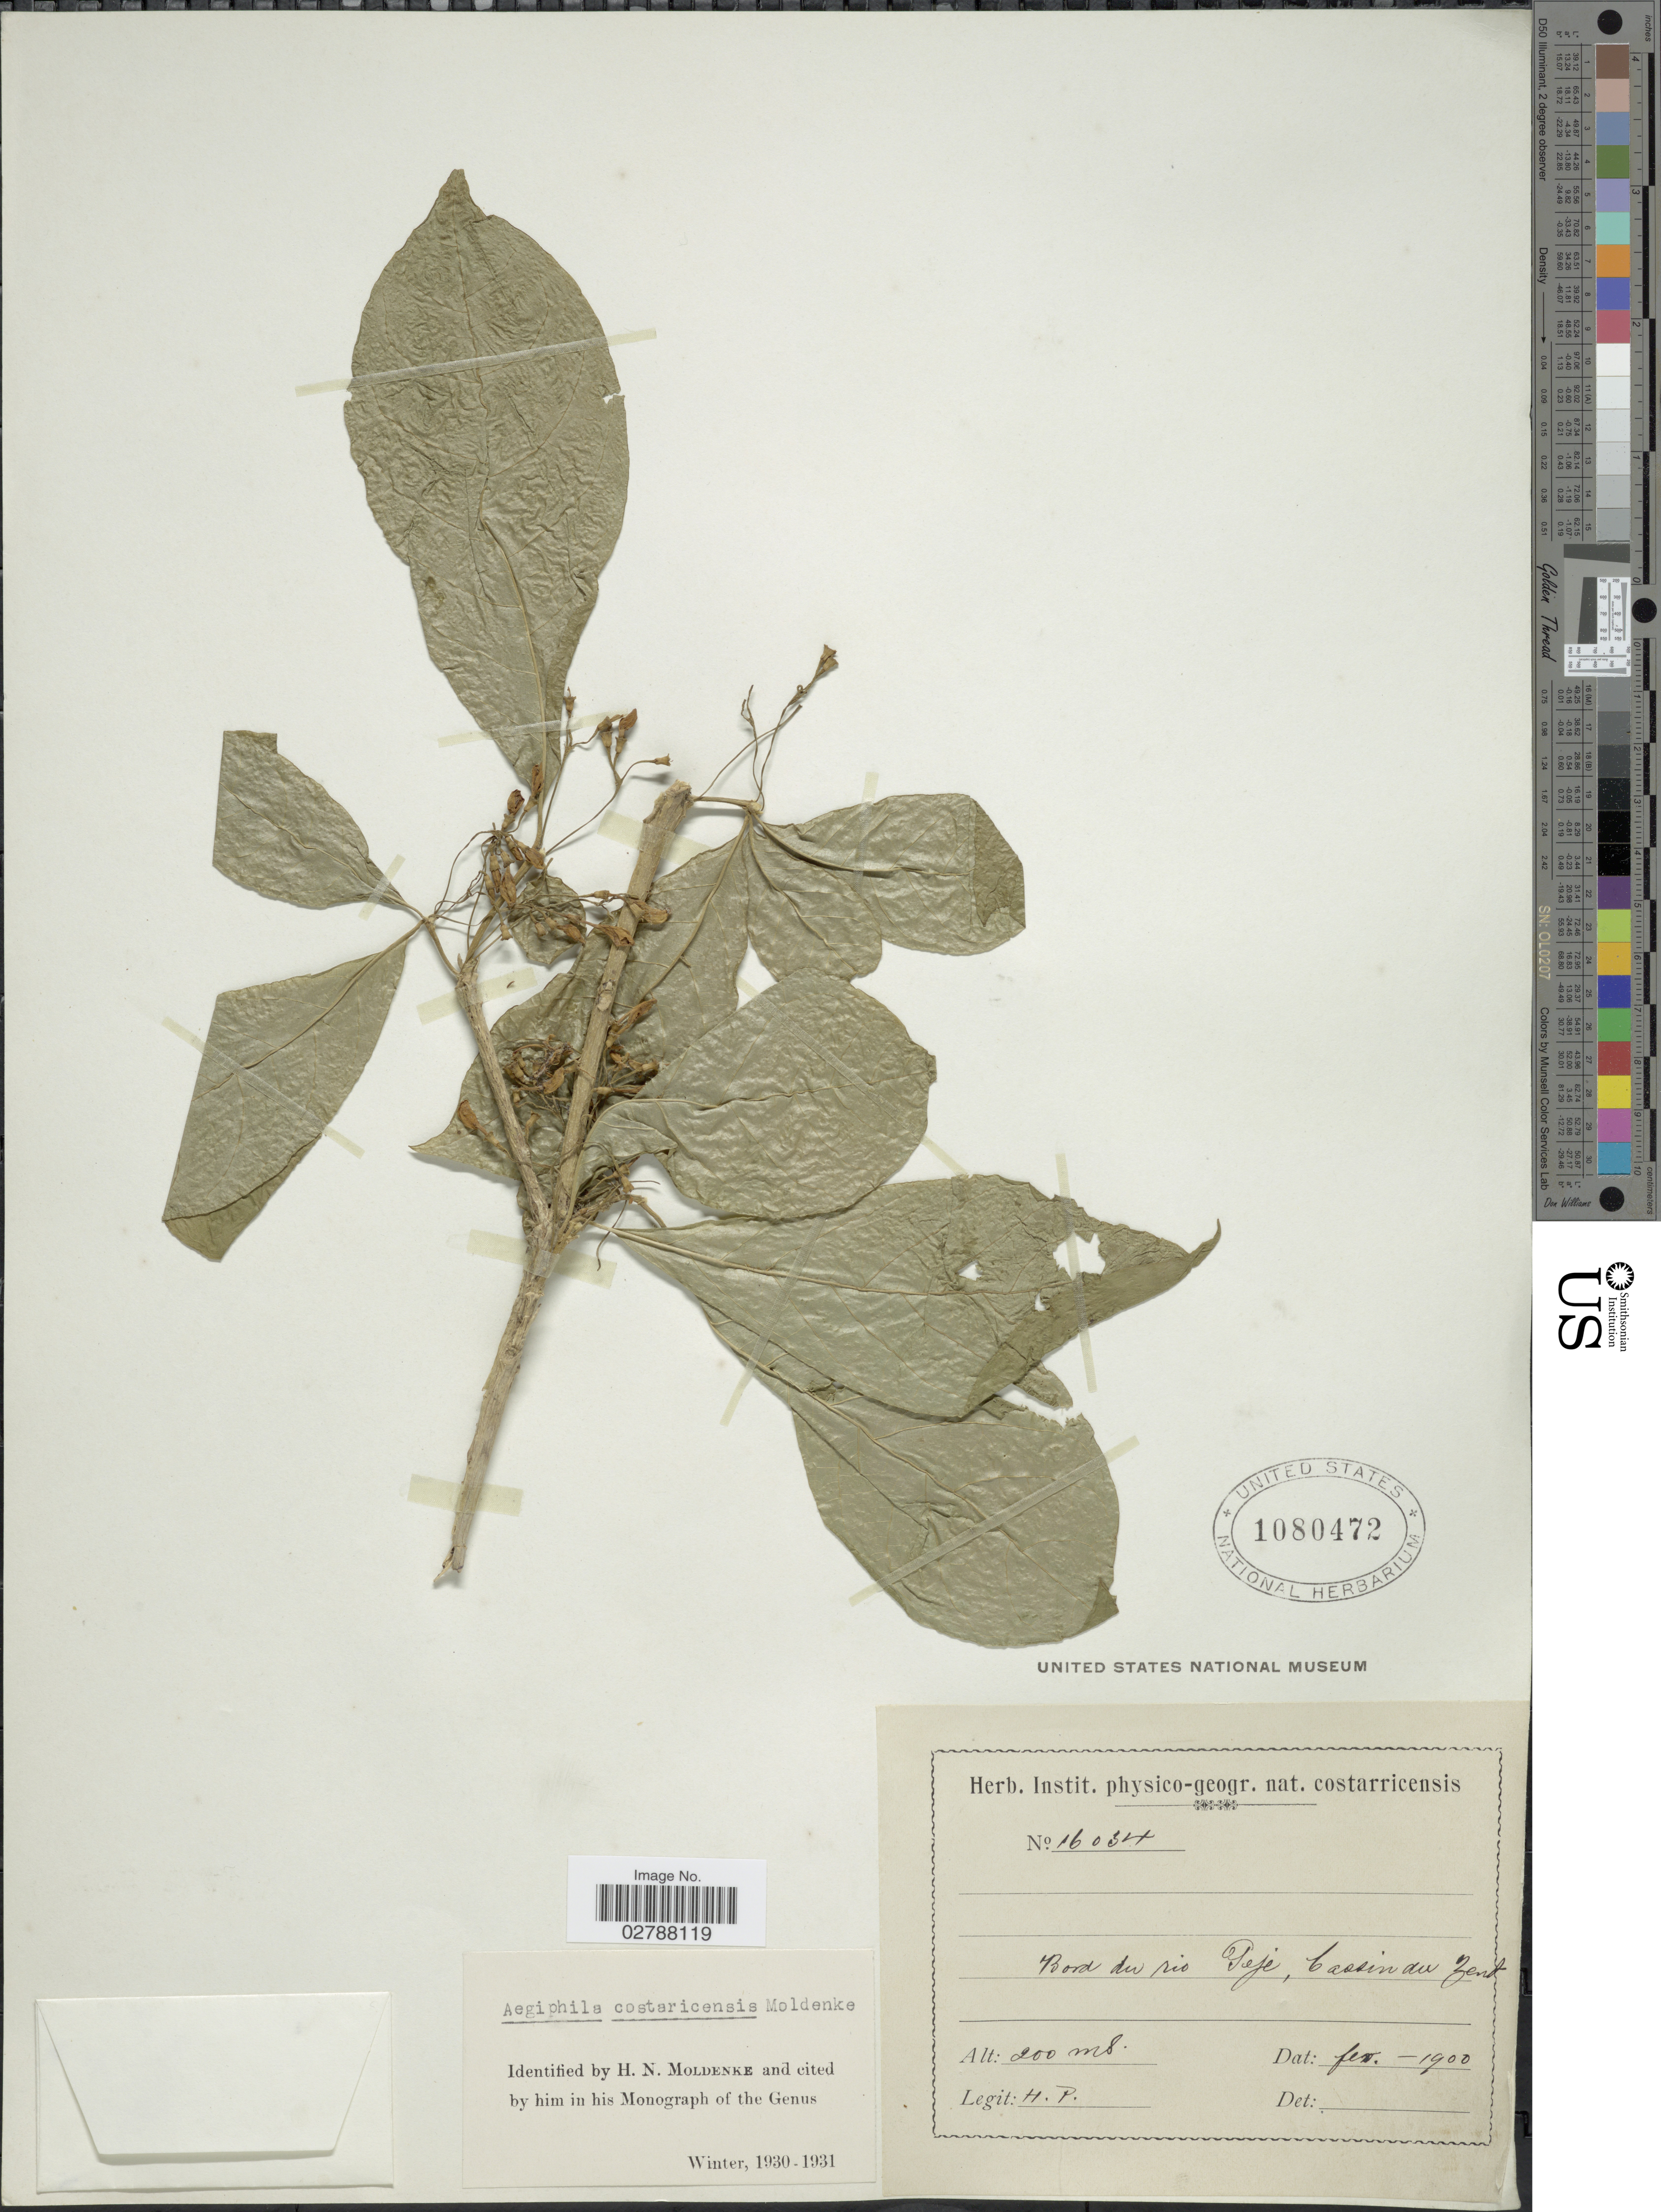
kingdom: Plantae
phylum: Tracheophyta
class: Magnoliopsida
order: Lamiales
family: Lamiaceae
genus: Aegiphila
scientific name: Aegiphila costaricensis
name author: Moldenke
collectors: H. P.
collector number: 16034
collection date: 1900-02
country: Costa Rica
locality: Bord du Río Peje, bassin du Zent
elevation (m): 200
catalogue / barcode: US 1080472